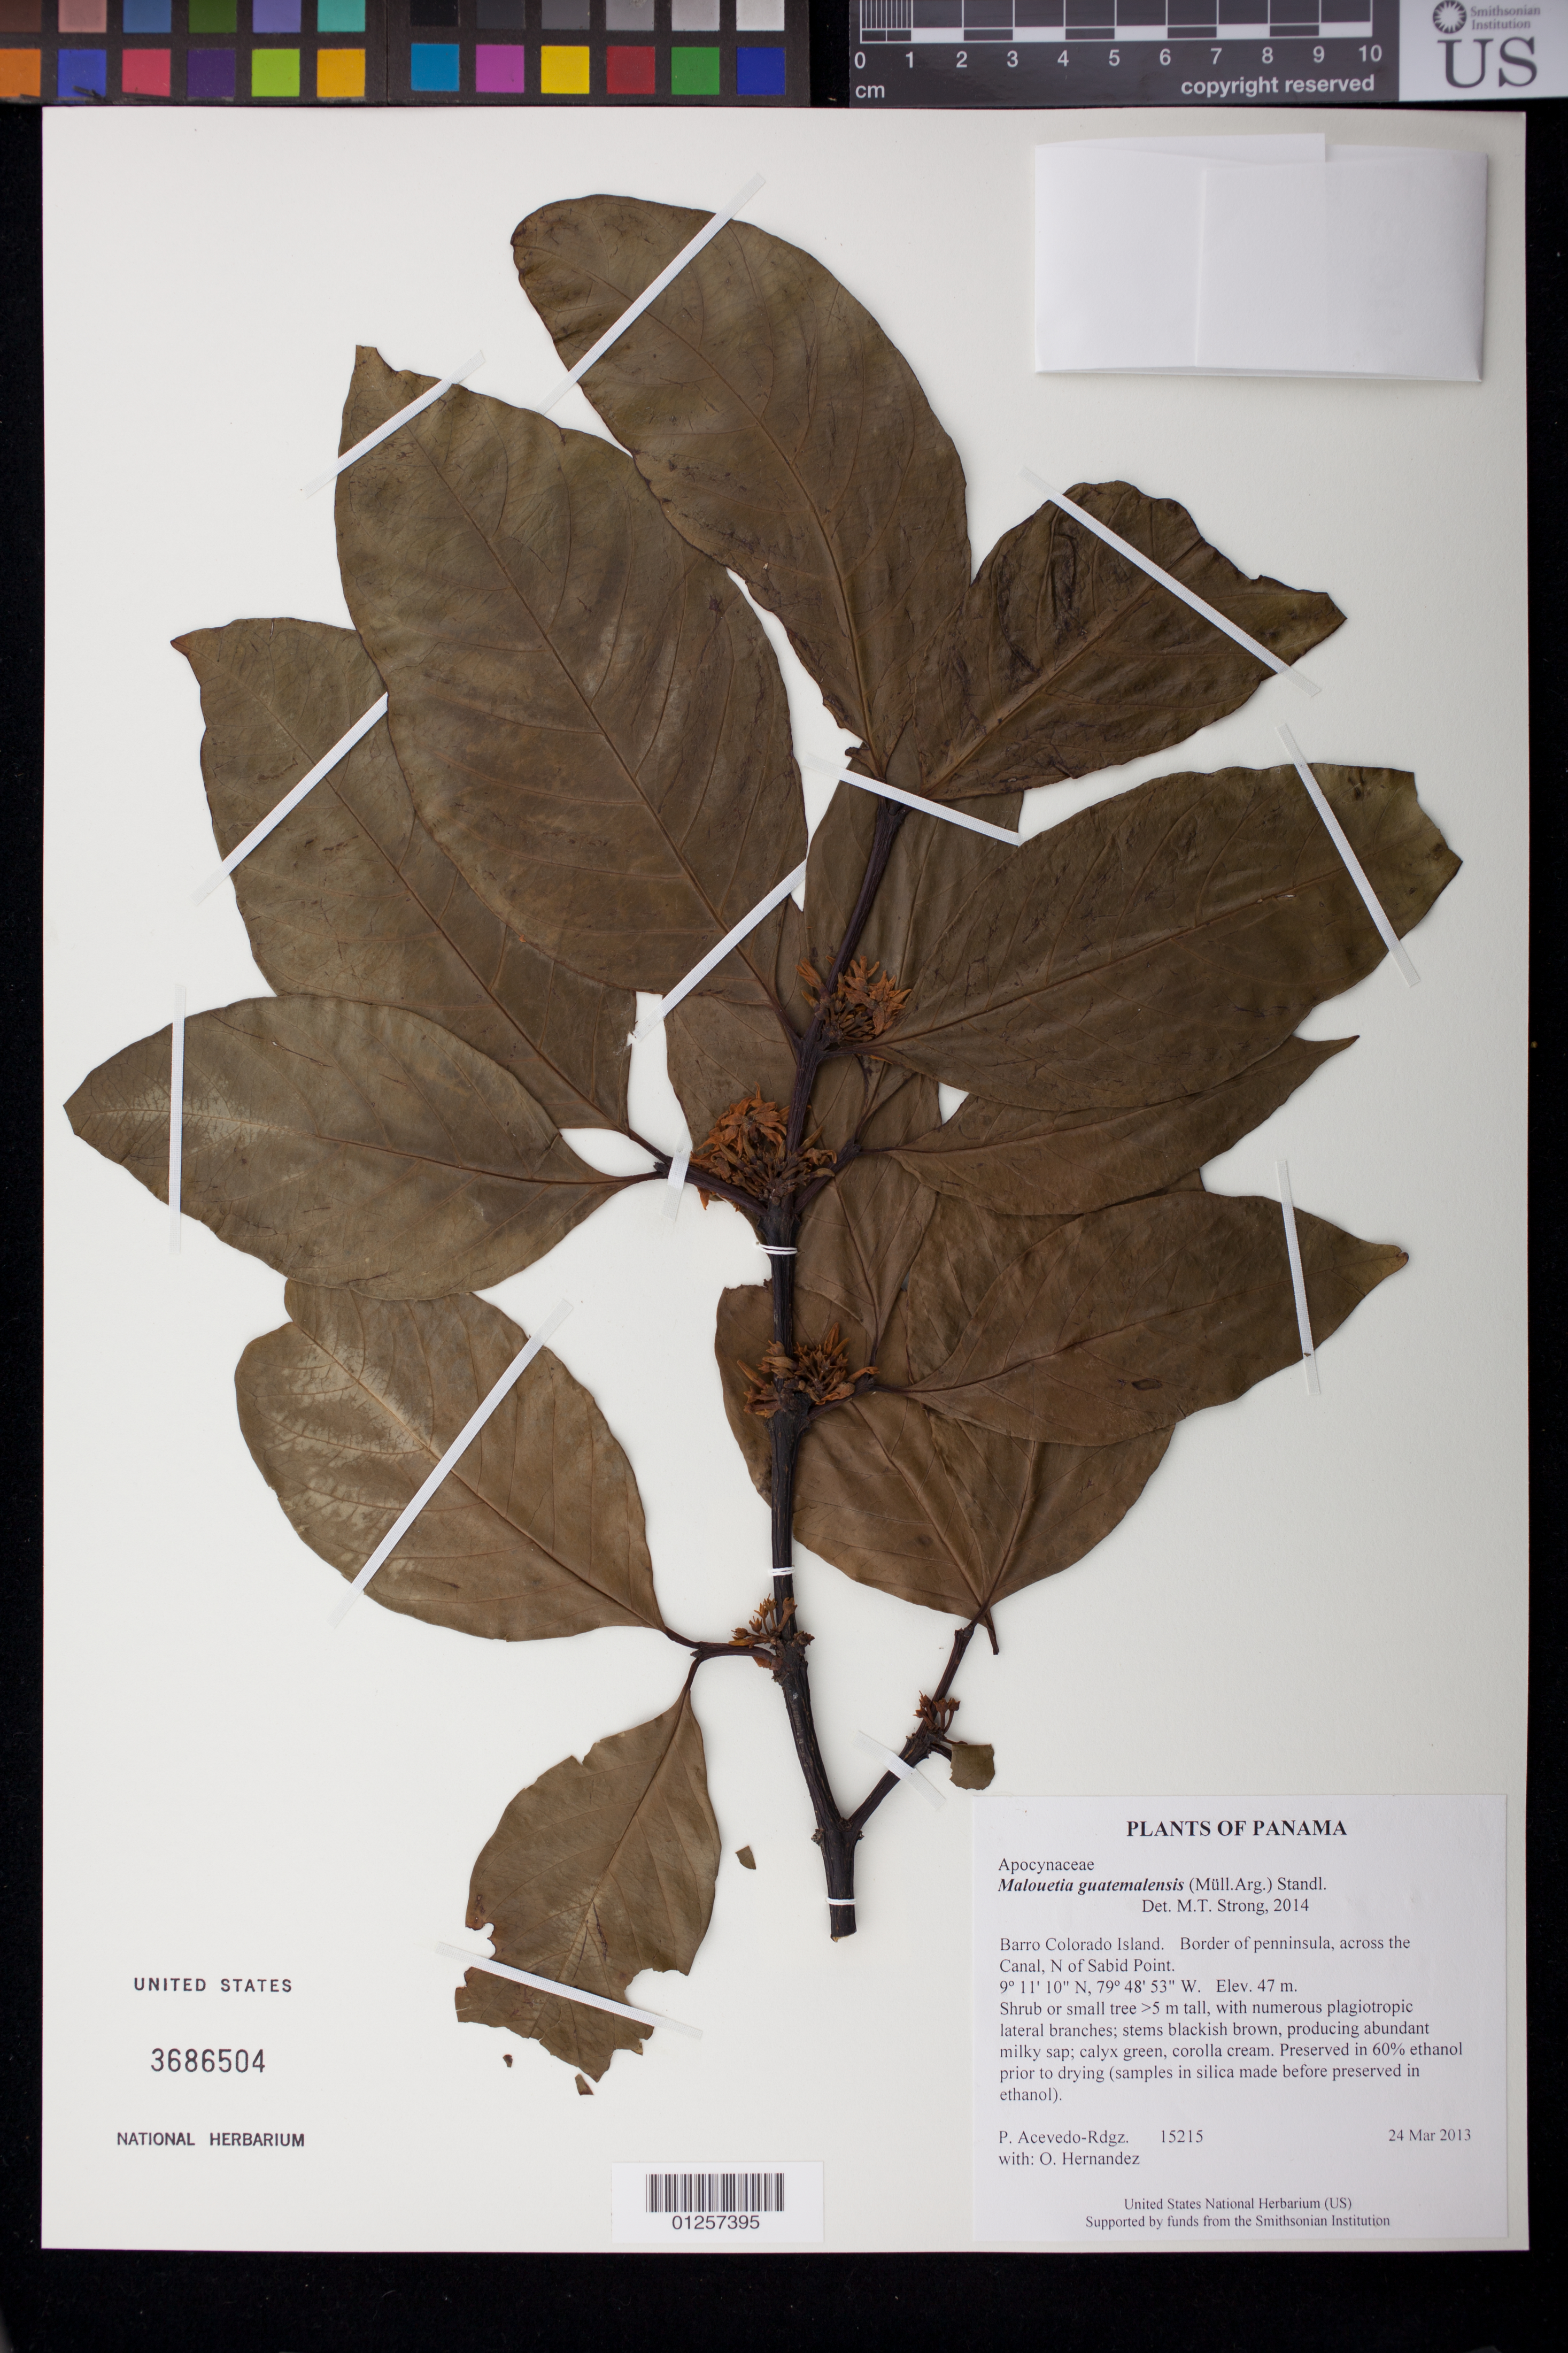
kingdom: Plantae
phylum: Tracheophyta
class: Magnoliopsida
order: Gentianales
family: Apocynaceae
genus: Malouetia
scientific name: Malouetia guatemalensis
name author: (Müll. Arg.) Standl.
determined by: Strong, M. T., (US), Smithsonian Institution - National Museum of Natural History (UNITED STATES)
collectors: P. Acevedo-Rodr. & O. Hernandez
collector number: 15215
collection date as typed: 24 Mar 2013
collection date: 2013-03-24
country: Panama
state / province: Panamá Oeste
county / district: Canal Zone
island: Barro Colorado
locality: Border of penninsula, across the Canal, N of Sabid Point.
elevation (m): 47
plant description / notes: US, PMA, NY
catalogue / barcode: US 3686504